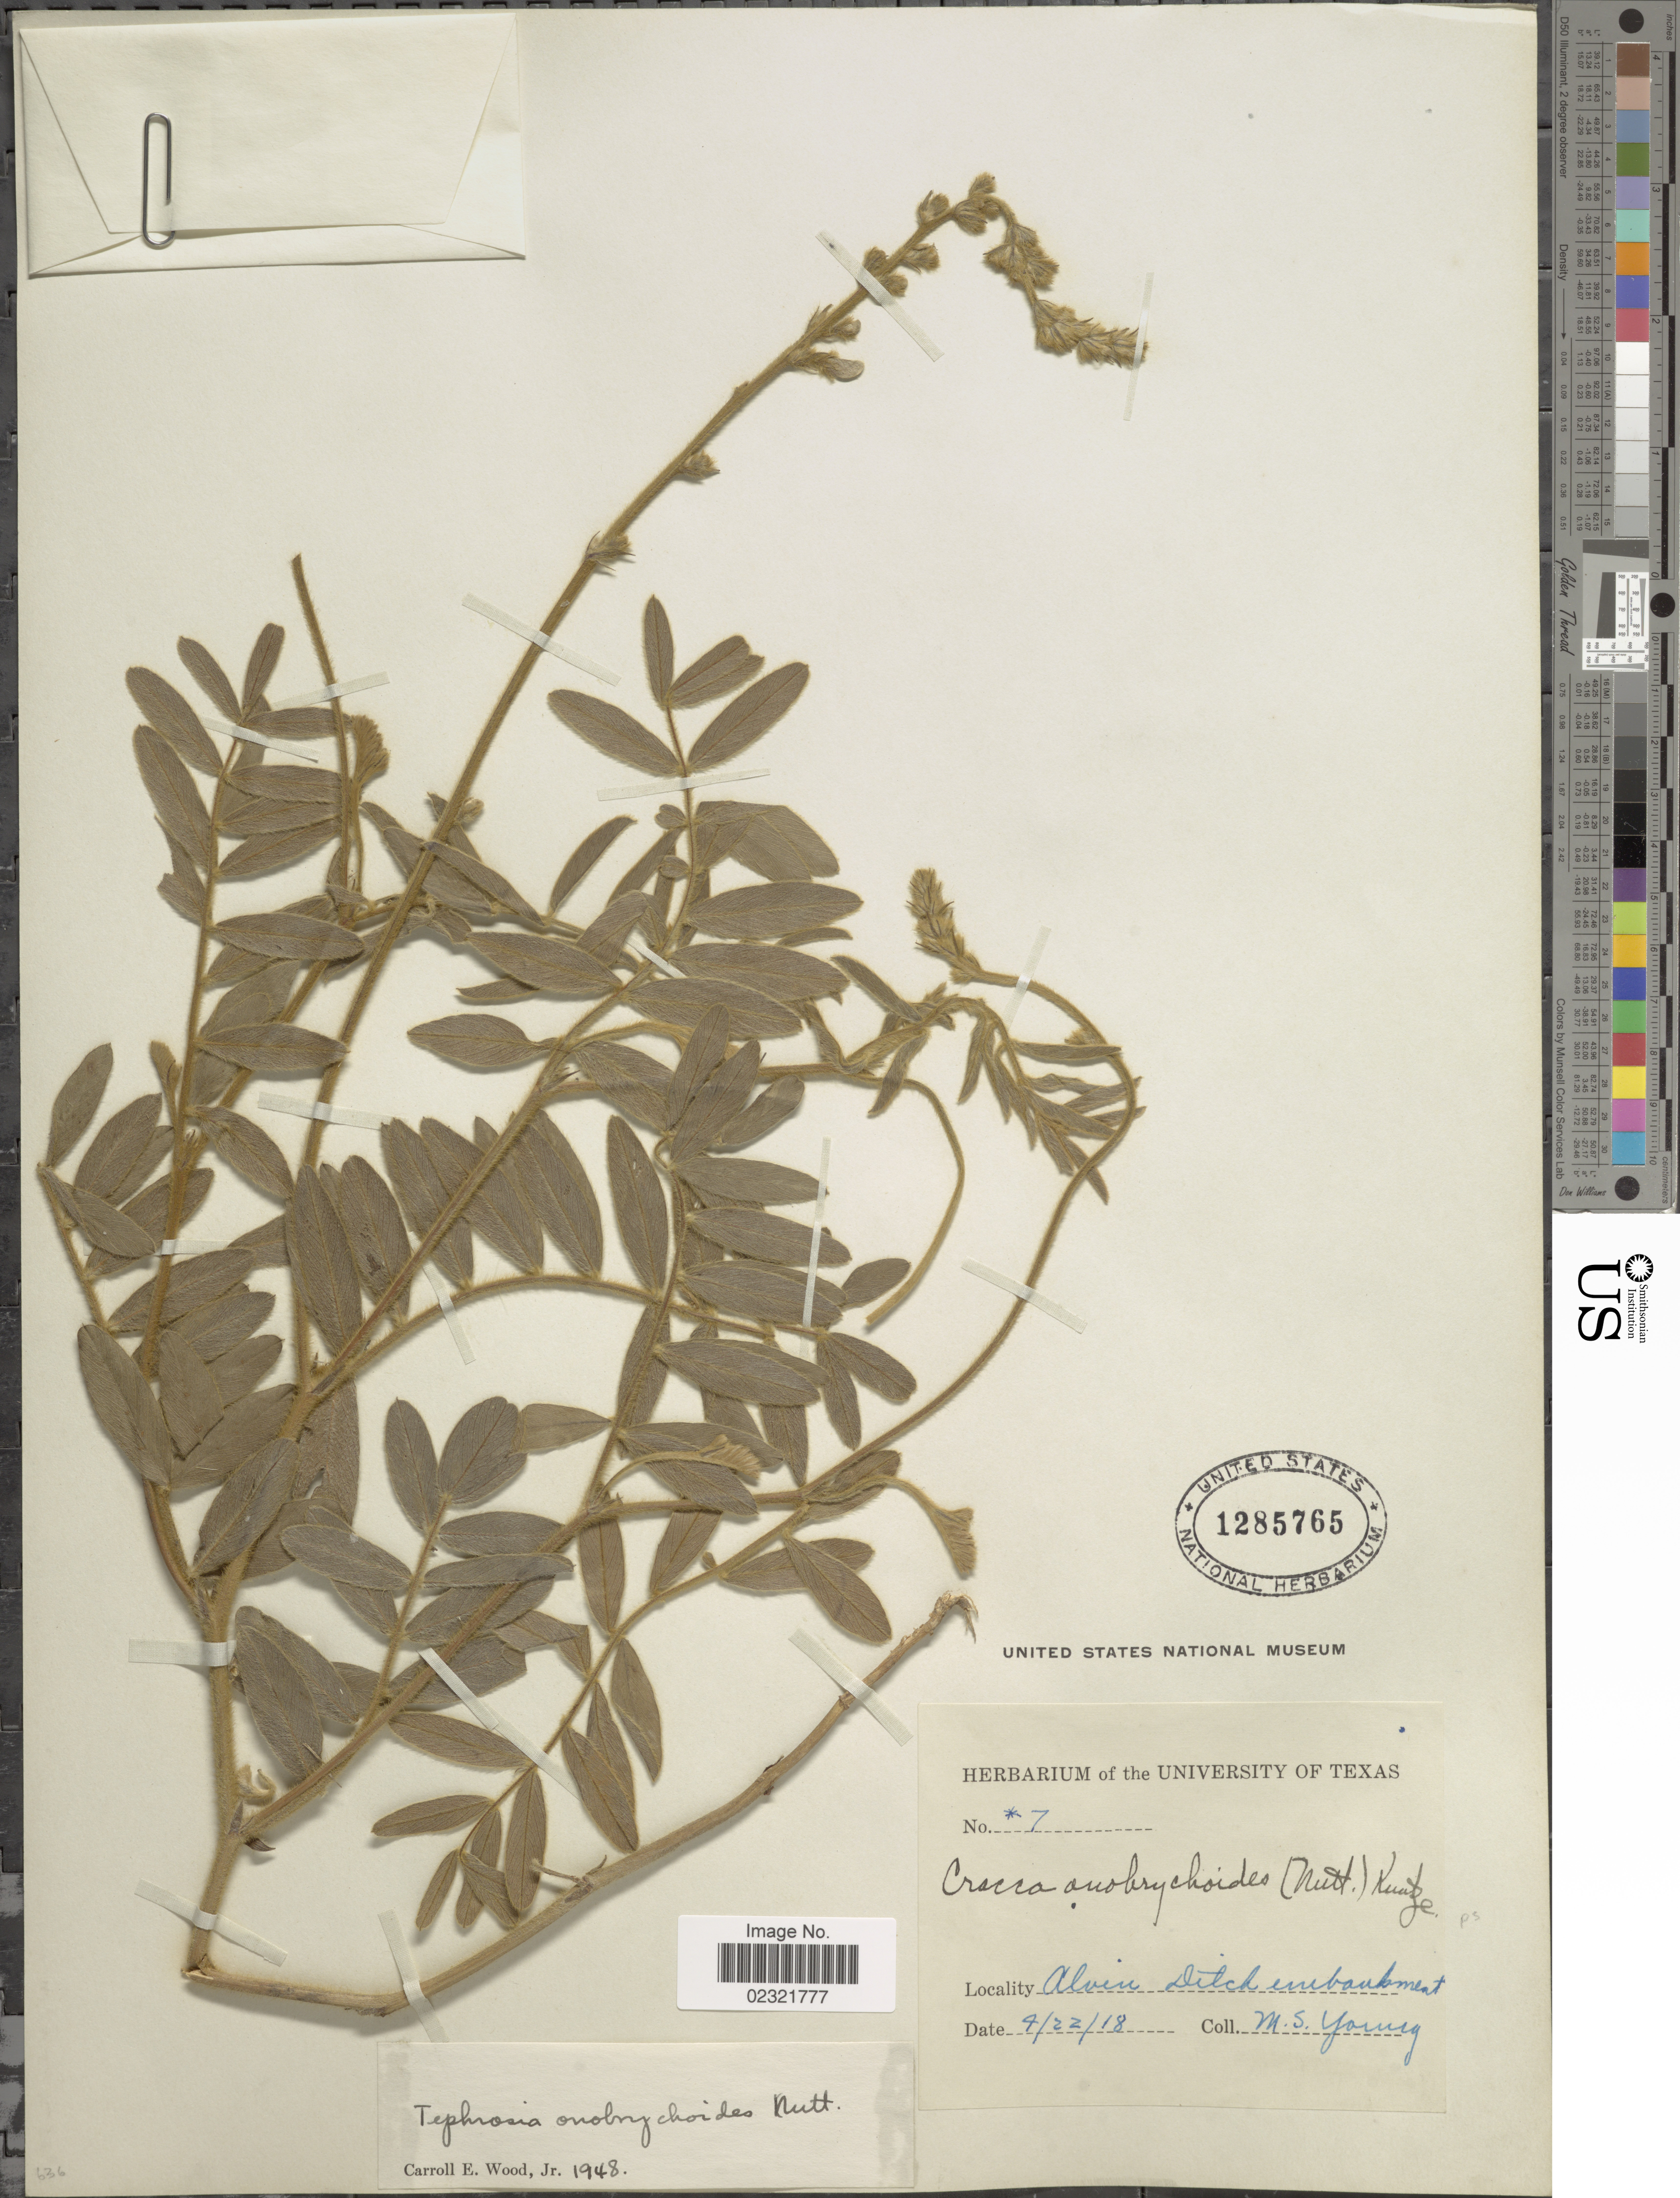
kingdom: Plantae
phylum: Tracheophyta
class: Magnoliopsida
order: Fabales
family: Fabaceae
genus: Tephrosia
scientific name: Tephrosia onobrychoides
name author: Nutt.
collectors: M. Young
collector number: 7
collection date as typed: Transcribed d/m/y: 22/4/18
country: United States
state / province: Texas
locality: Alvin, Ditch embankment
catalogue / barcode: US 1285765